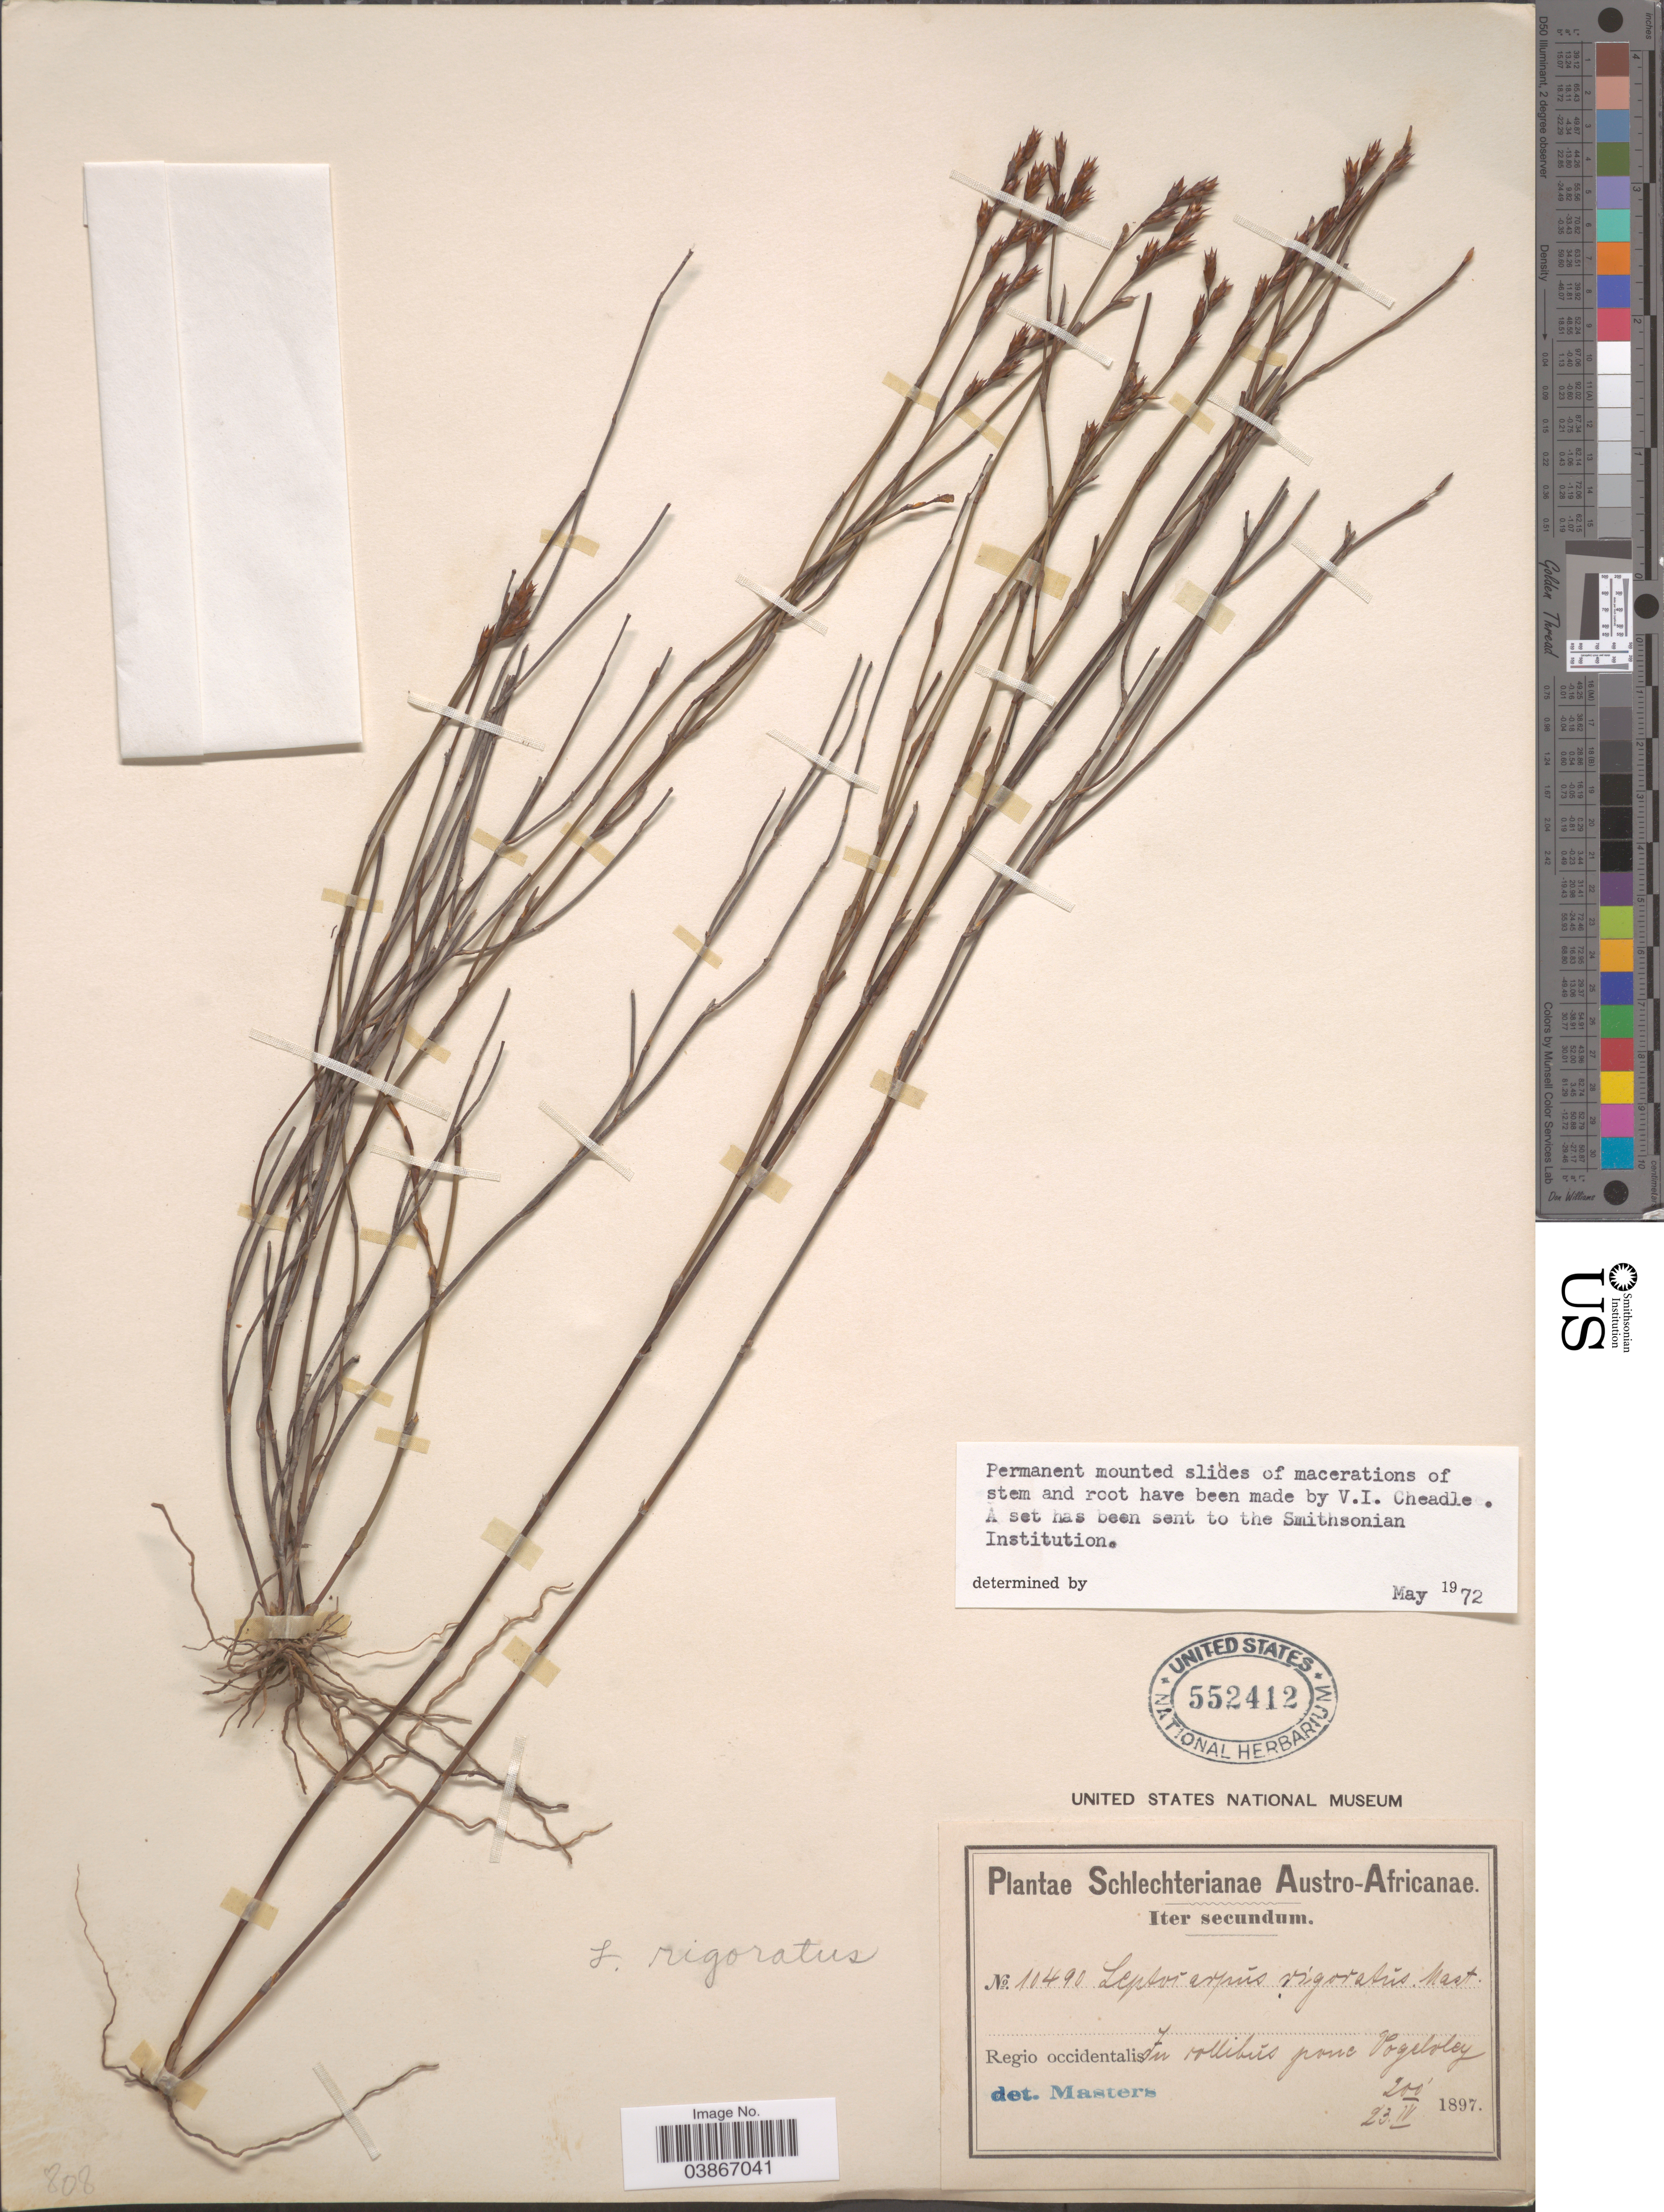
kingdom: Plantae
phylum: Tracheophyta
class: Liliopsida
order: Poales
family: Restionaceae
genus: Leptocarpus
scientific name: Leptocarpus rigoratus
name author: Mast.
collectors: Schlechter, --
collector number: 10490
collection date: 1897-04-23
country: South Africa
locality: Austro-Africanae. Regio occidentalis In collibus pone Vogelvley.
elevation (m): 61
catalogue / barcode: US 552412